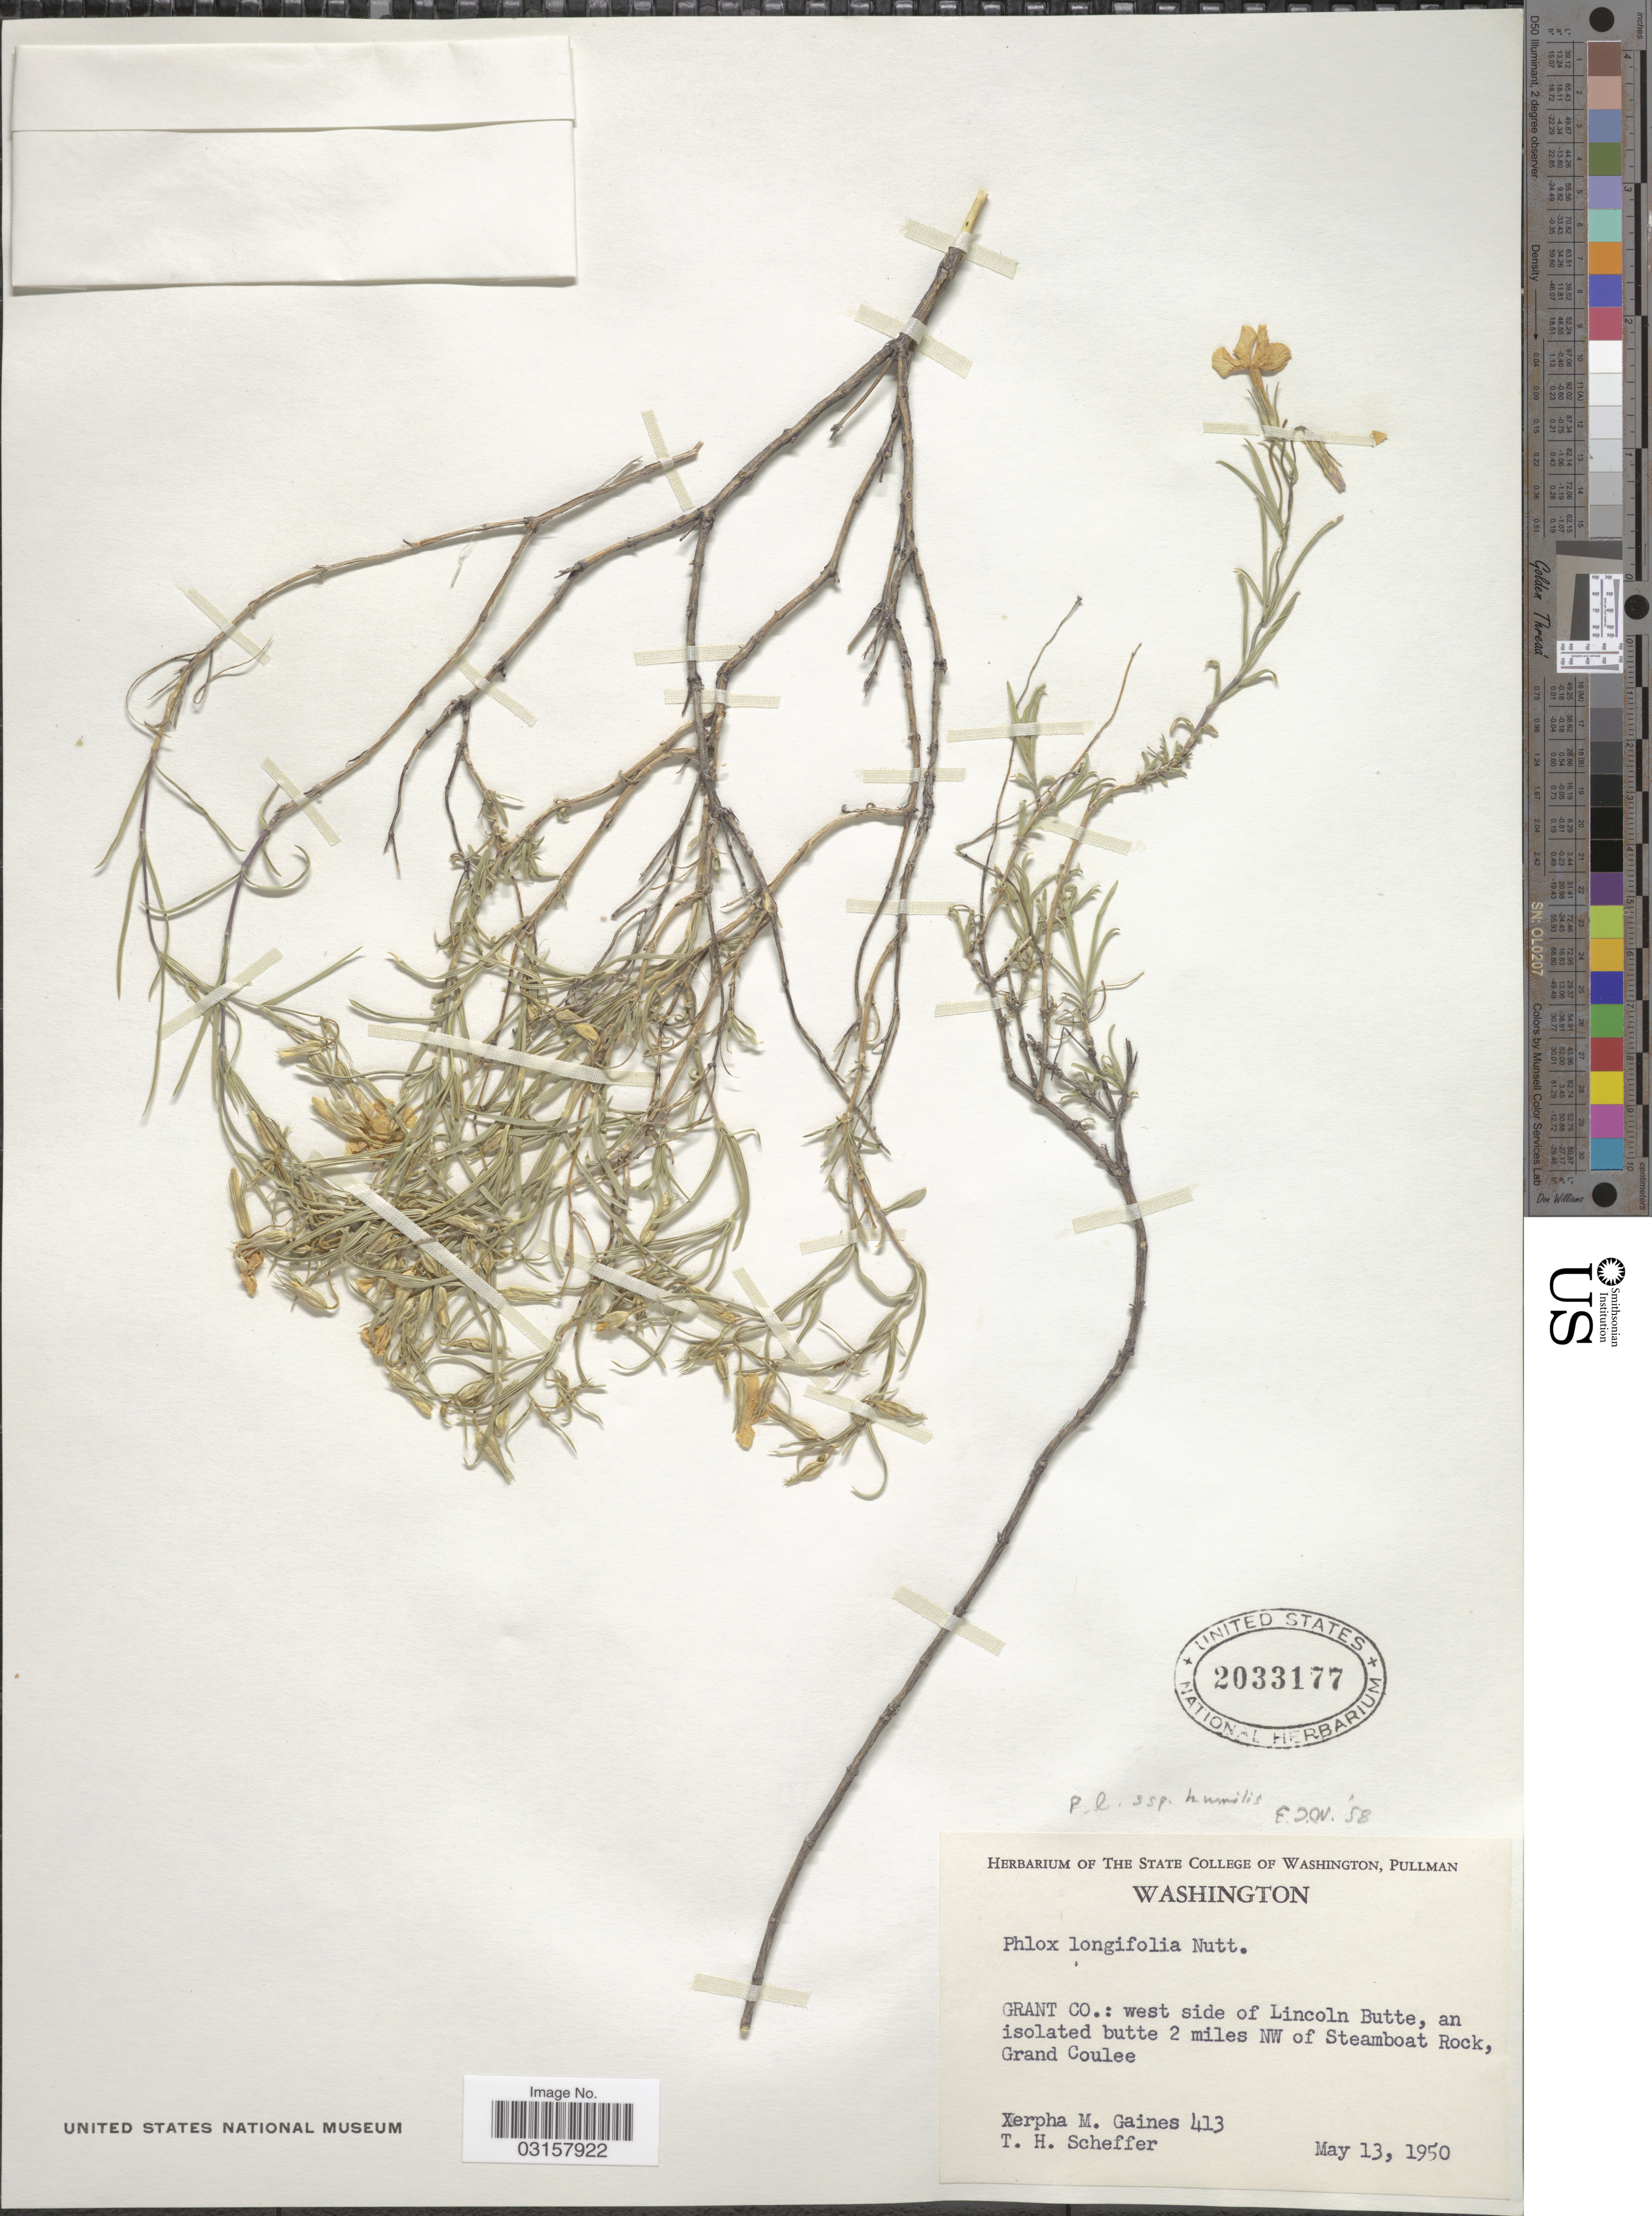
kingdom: Plantae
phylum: Tracheophyta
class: Magnoliopsida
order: Ericales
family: Polemoniaceae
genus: Phlox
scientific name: Phlox longifolia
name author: Nutt.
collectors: X. Gaines & T. Scheffer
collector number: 413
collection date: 1950-05-13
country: United States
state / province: Washington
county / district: Grant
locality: Grant Co.: west side of Lincoln Butte, an isolated butte 2 miles NW of Steamboat Rock, Grand Coulee.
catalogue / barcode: US 2033177